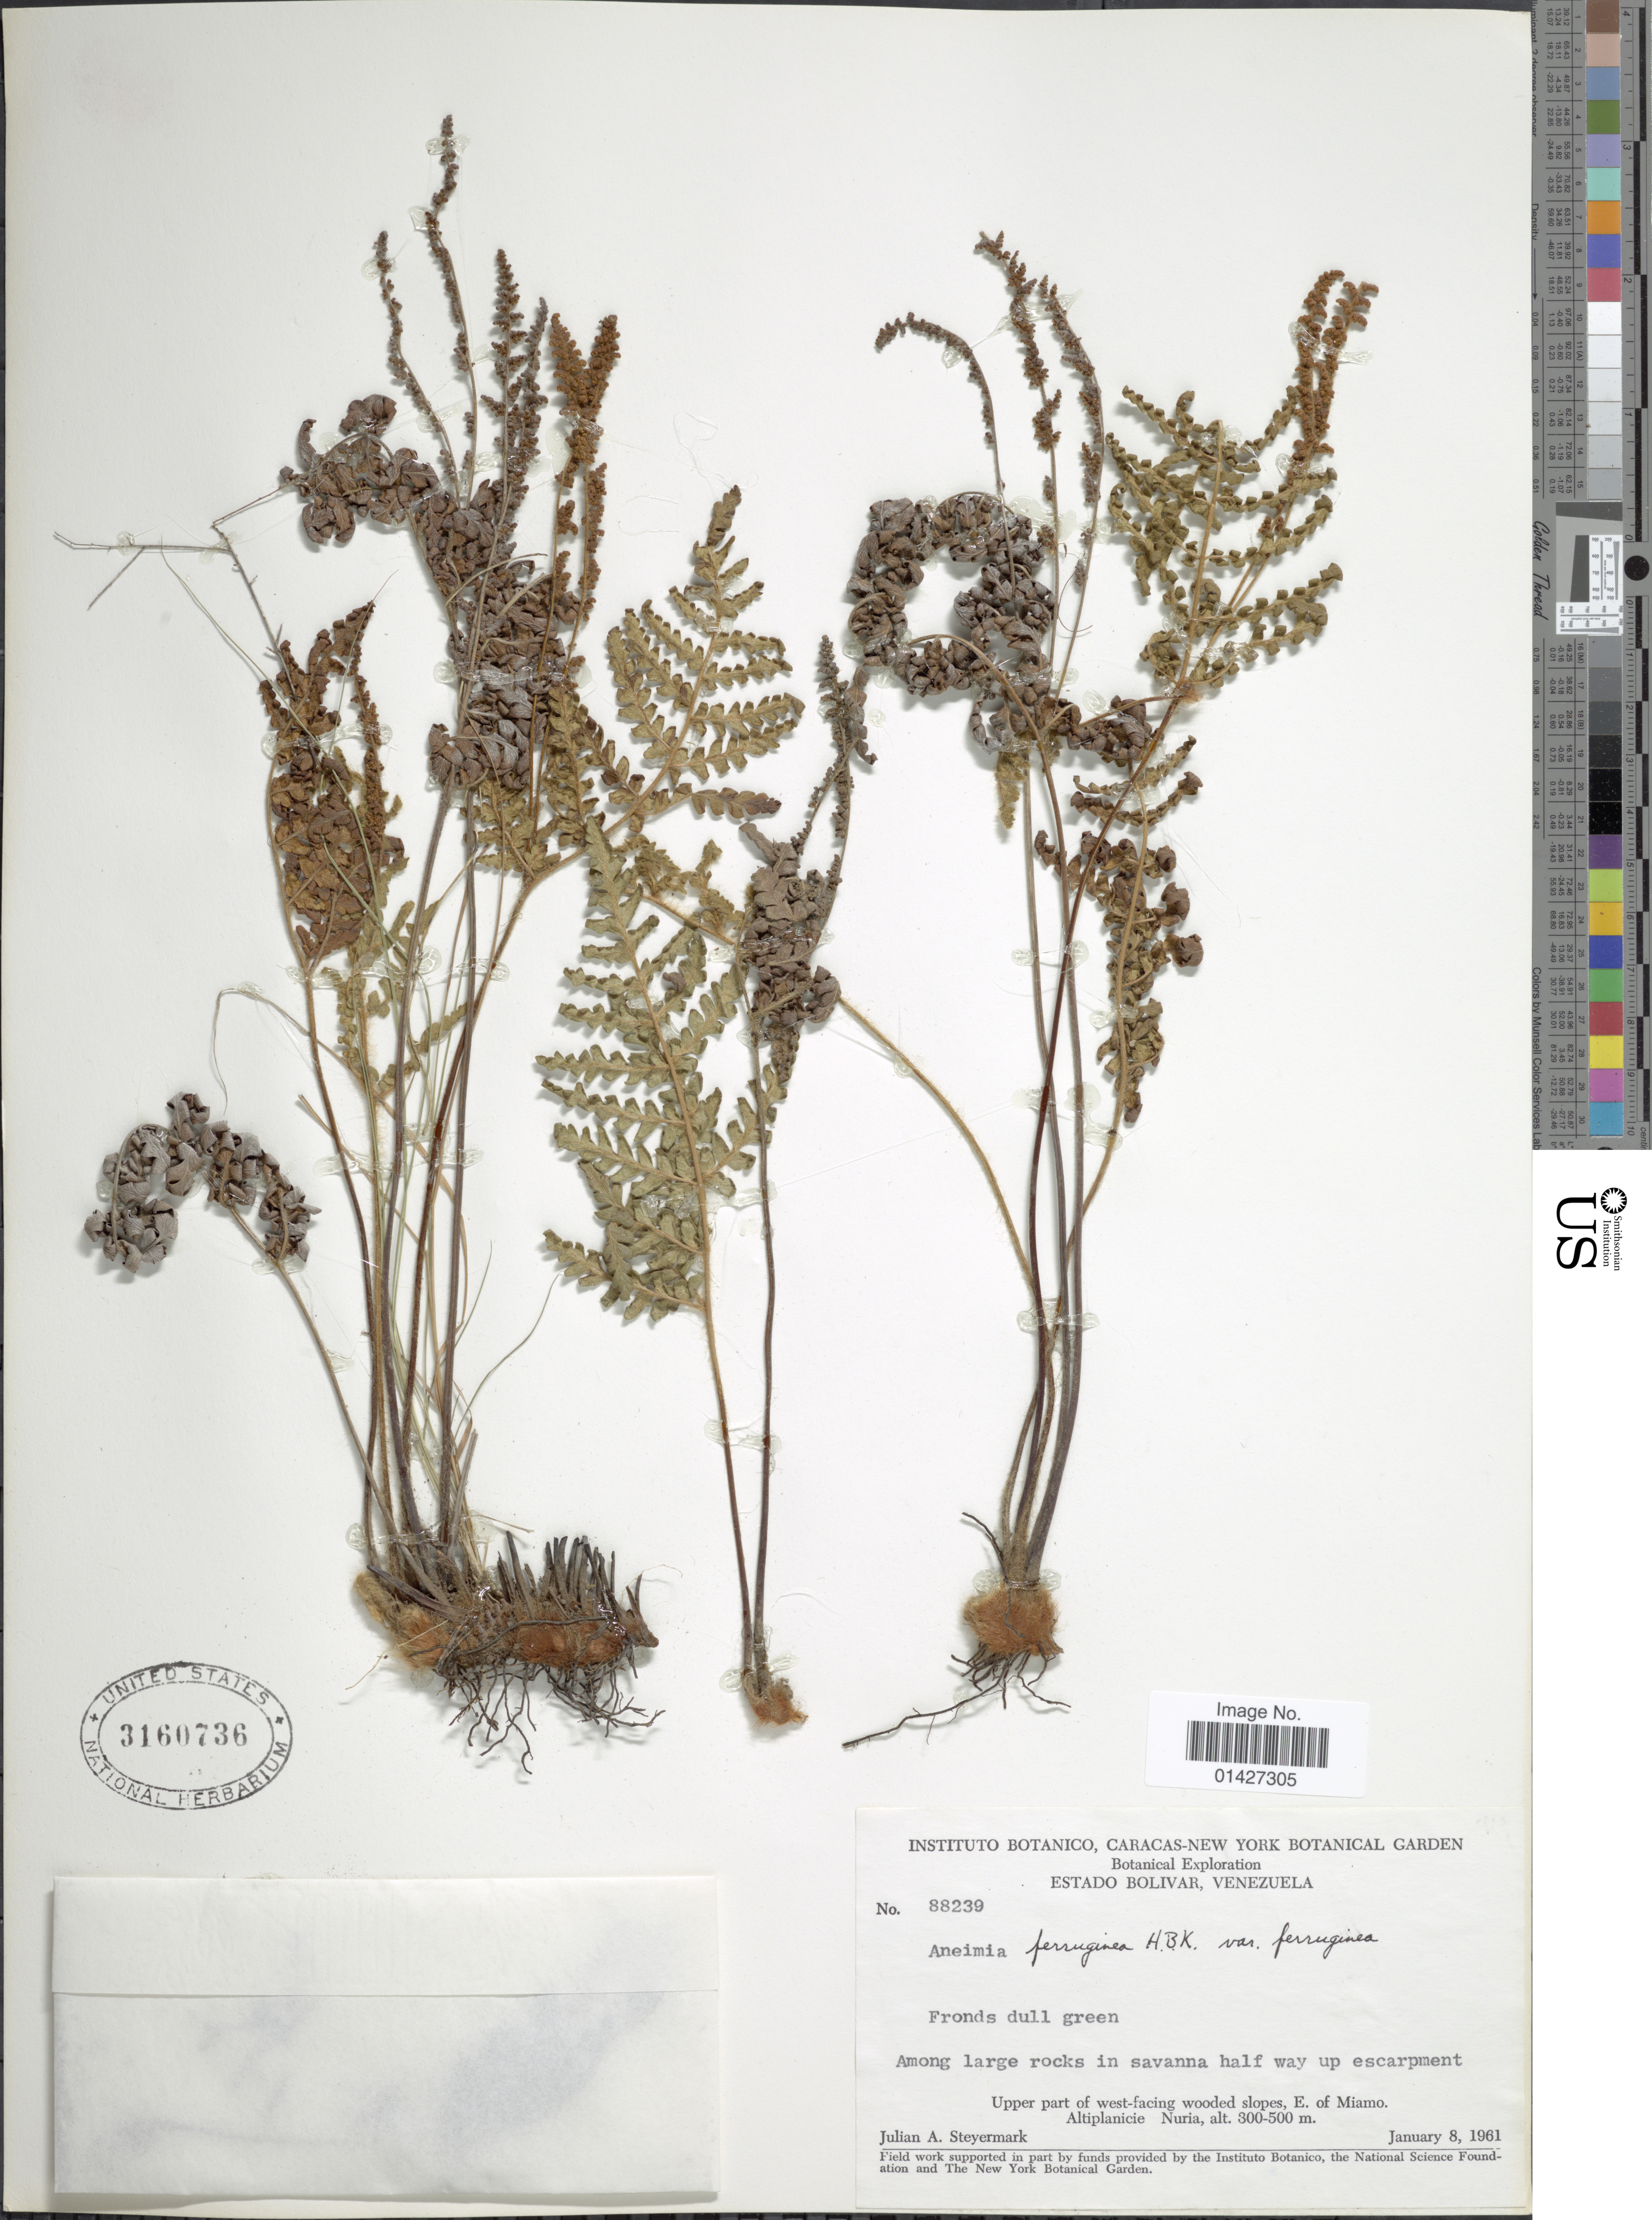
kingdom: Plantae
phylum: Tracheophyta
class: Polypodiopsida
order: Schizaeales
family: Anemiaceae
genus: Anemia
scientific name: Anemia ferruginea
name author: Kunth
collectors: J. Steyermark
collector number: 88239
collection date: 1961-01-08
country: Venezuela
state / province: Bolivar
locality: Among large rocks in savanna half way up escarpment. Upper part of west-facing wooded slopes, E. of Miamo. Altiplanicie Nuria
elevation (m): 300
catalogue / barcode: US 3160736